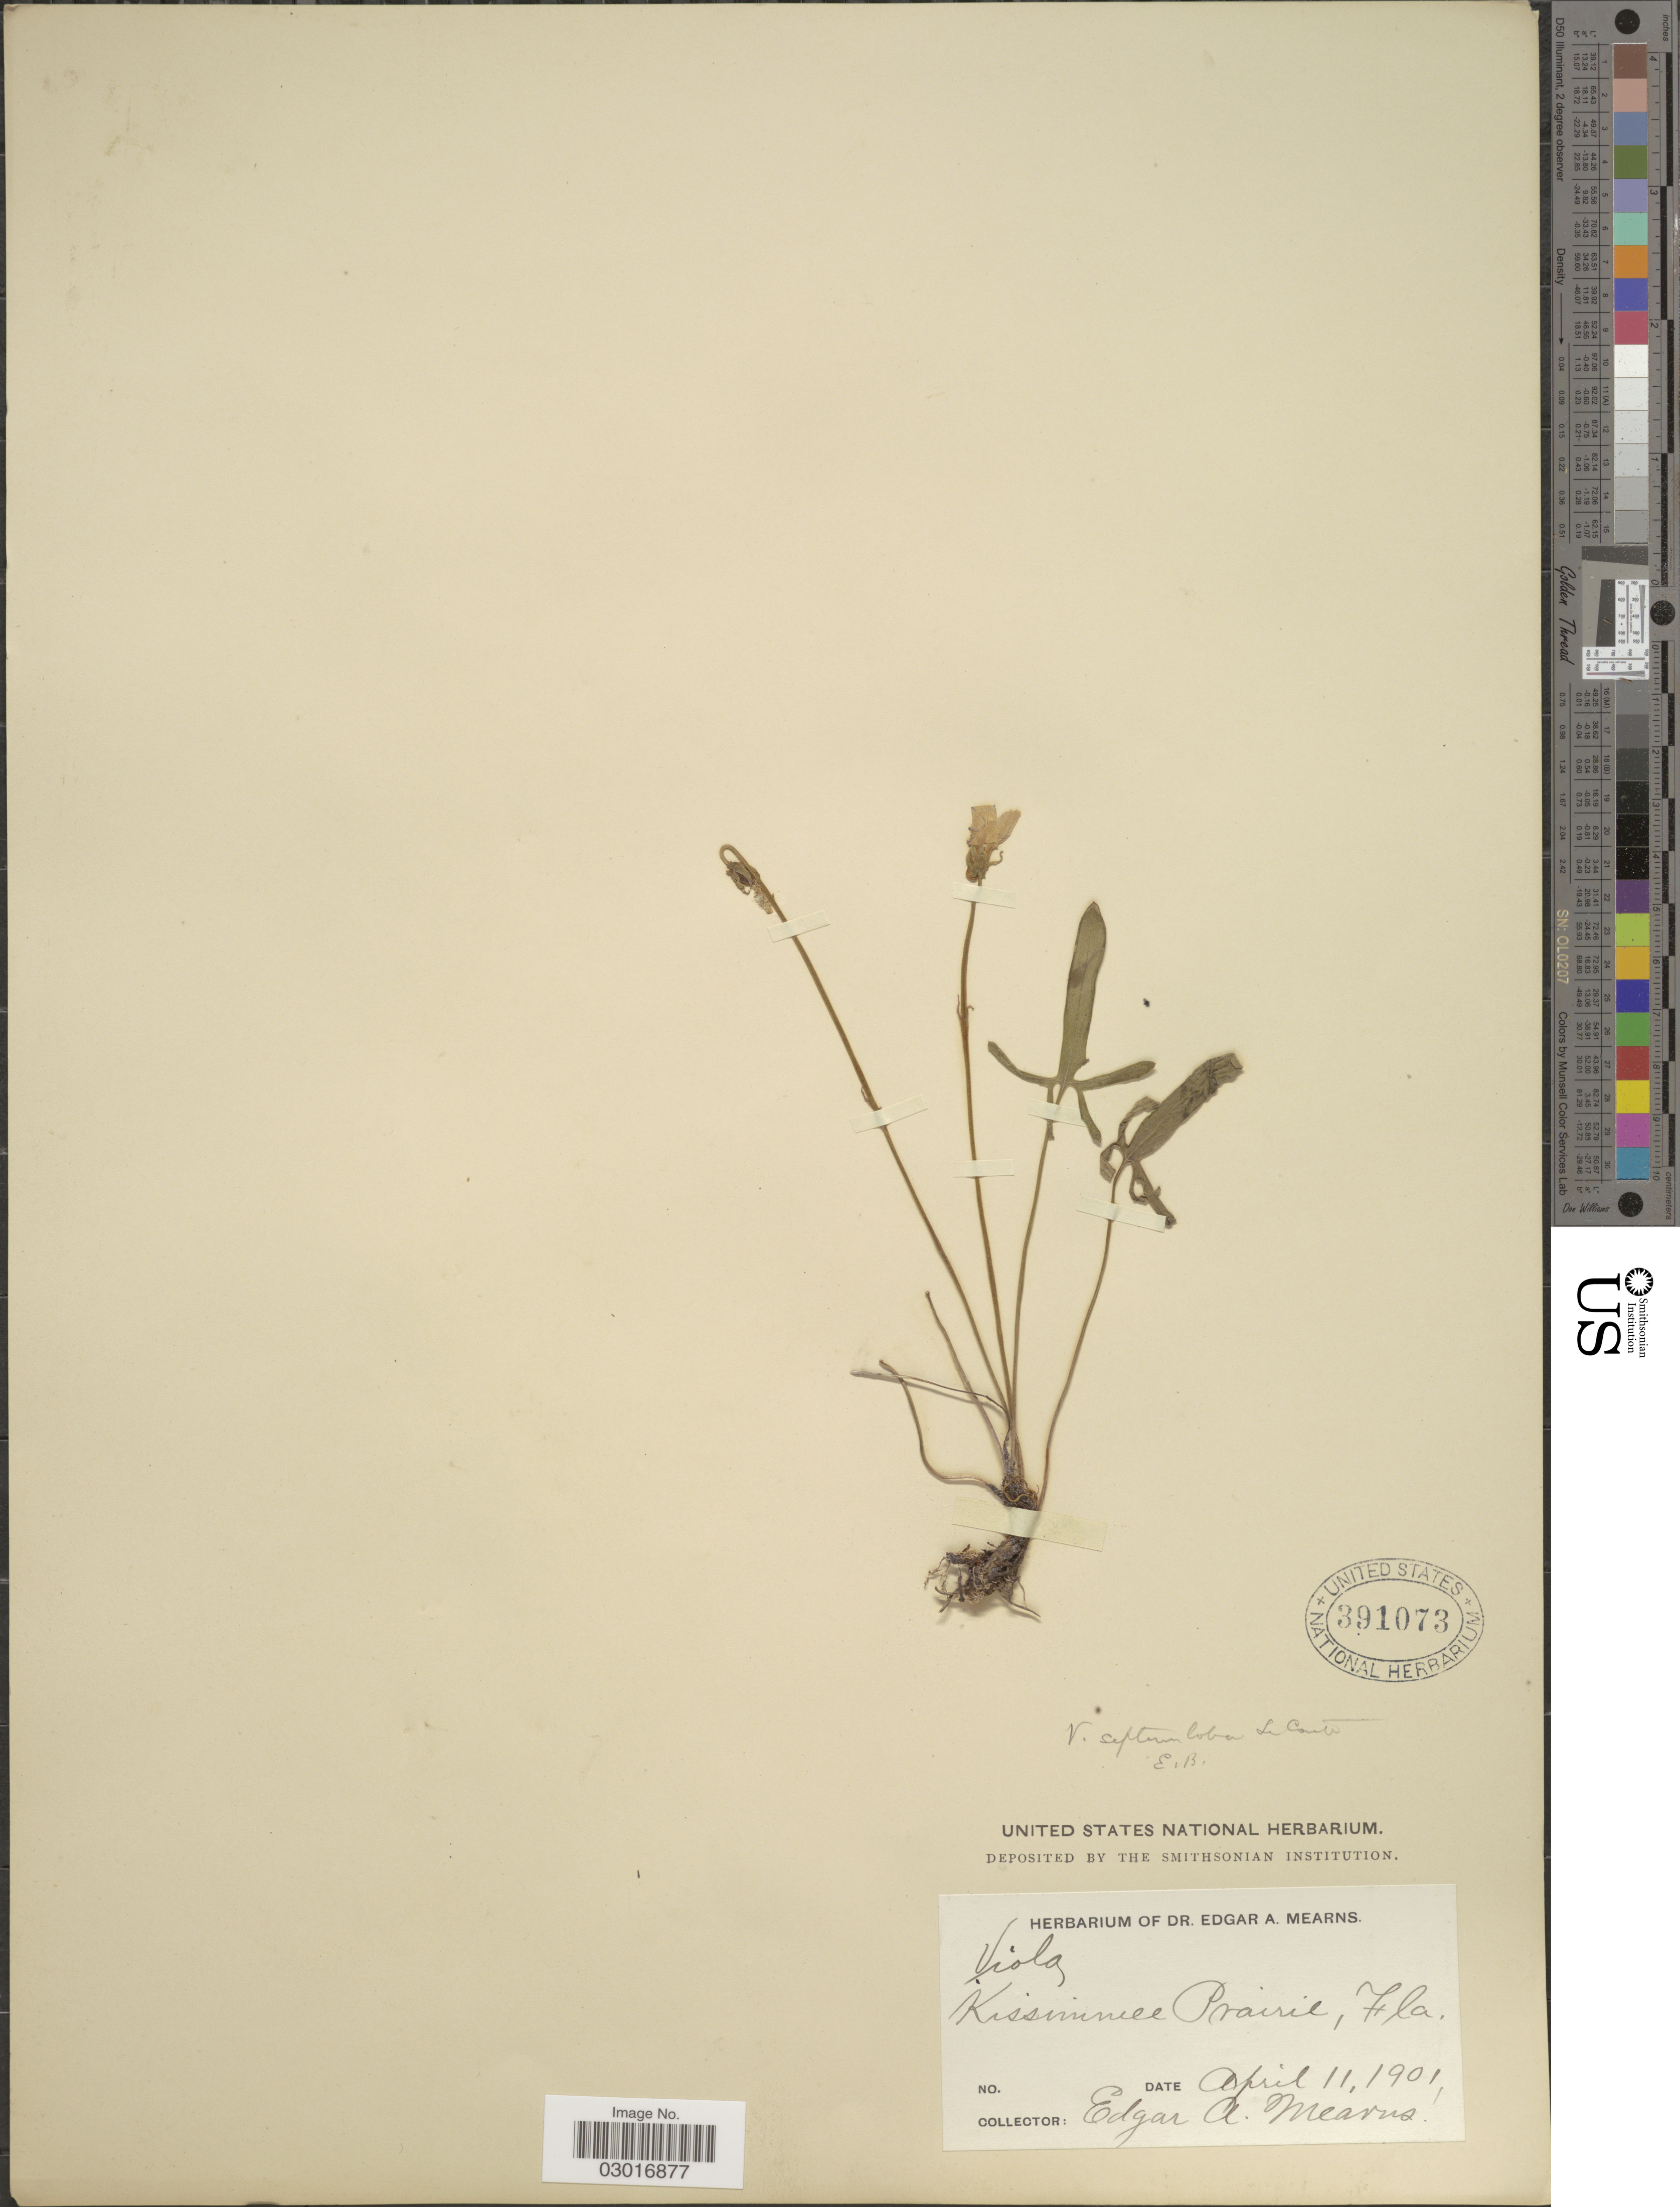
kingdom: Plantae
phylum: Tracheophyta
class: Magnoliopsida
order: Malpighiales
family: Violaceae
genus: Viola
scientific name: Viola septemloba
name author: LeConte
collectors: E. A. Mearns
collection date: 1901-04-11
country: United States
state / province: Florida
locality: Kissimmee Prairil.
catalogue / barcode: US 391073